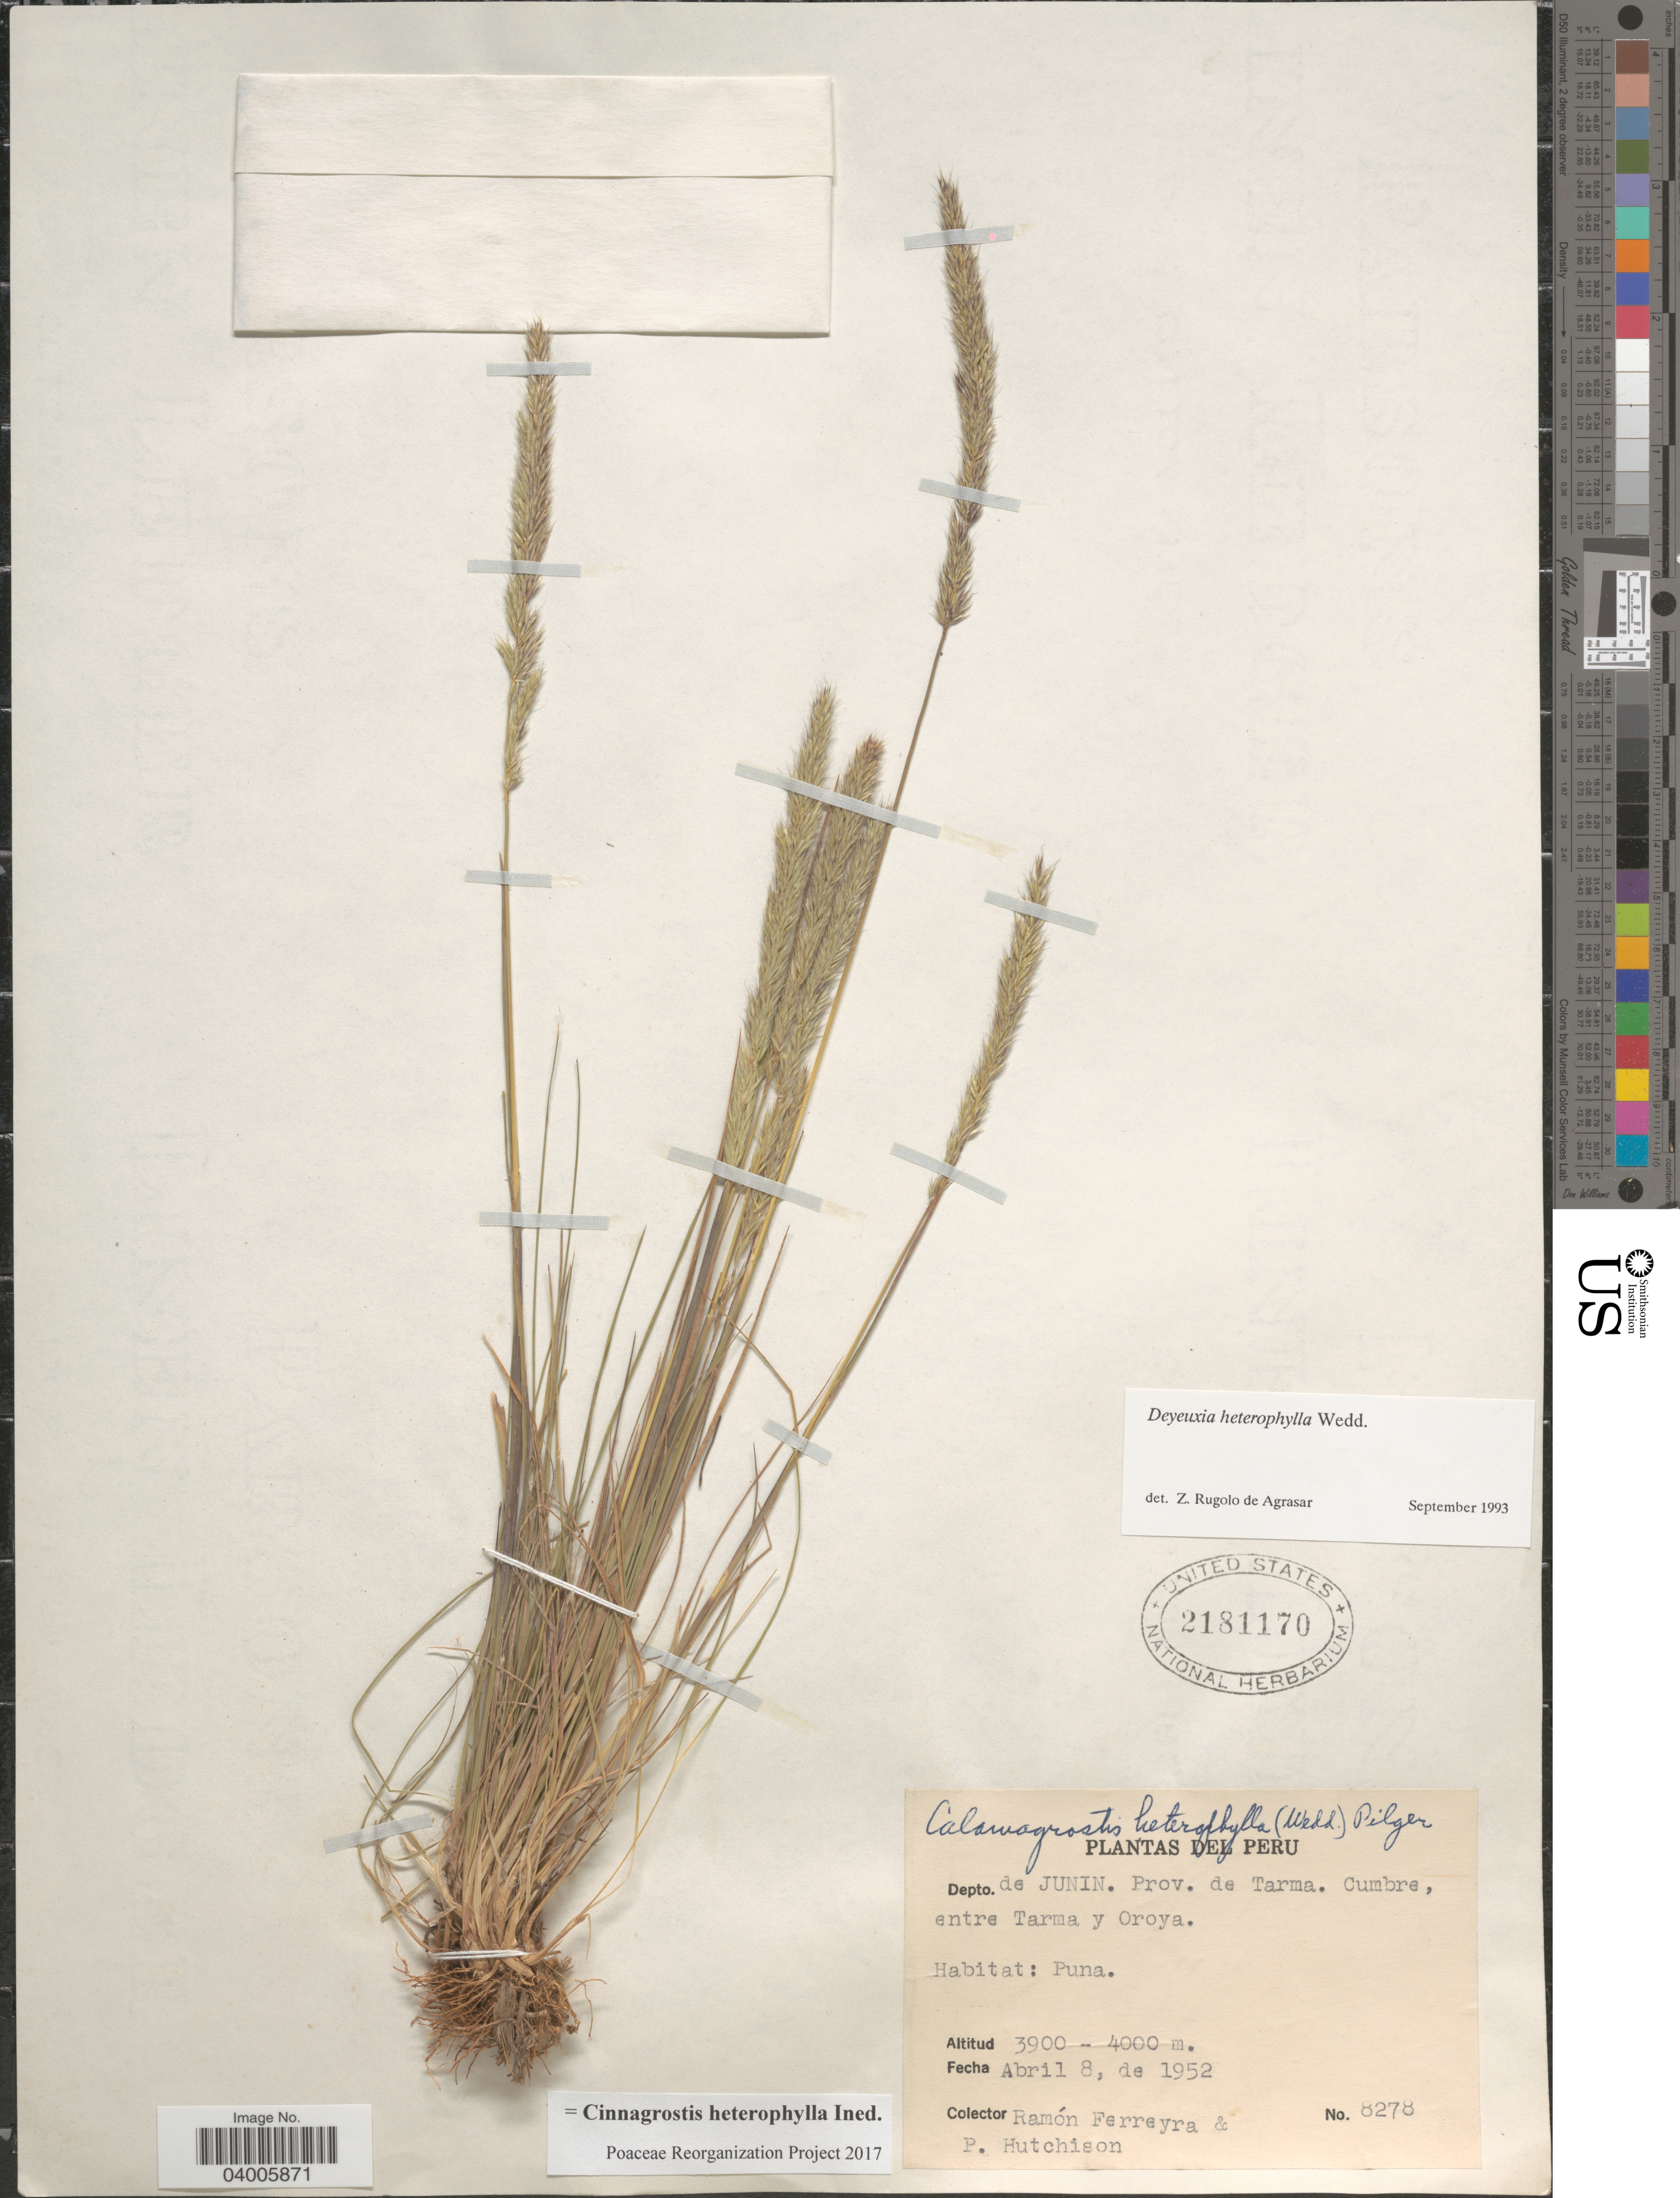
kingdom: Plantae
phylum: Tracheophyta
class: Liliopsida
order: Poales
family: Poaceae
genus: Cinnagrostis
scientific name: Cinnagrostis heterophylla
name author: (Wedd.) P.M. Peterson et al.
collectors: R. A. Ferreyra & P. C. Hutchison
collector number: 8278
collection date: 1952-04-08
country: Peru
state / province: Junín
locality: Depto. de Junin. Prov. de Tarma. Cumbre, entre Tarma y Oroya.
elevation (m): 3900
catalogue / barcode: US 2181170